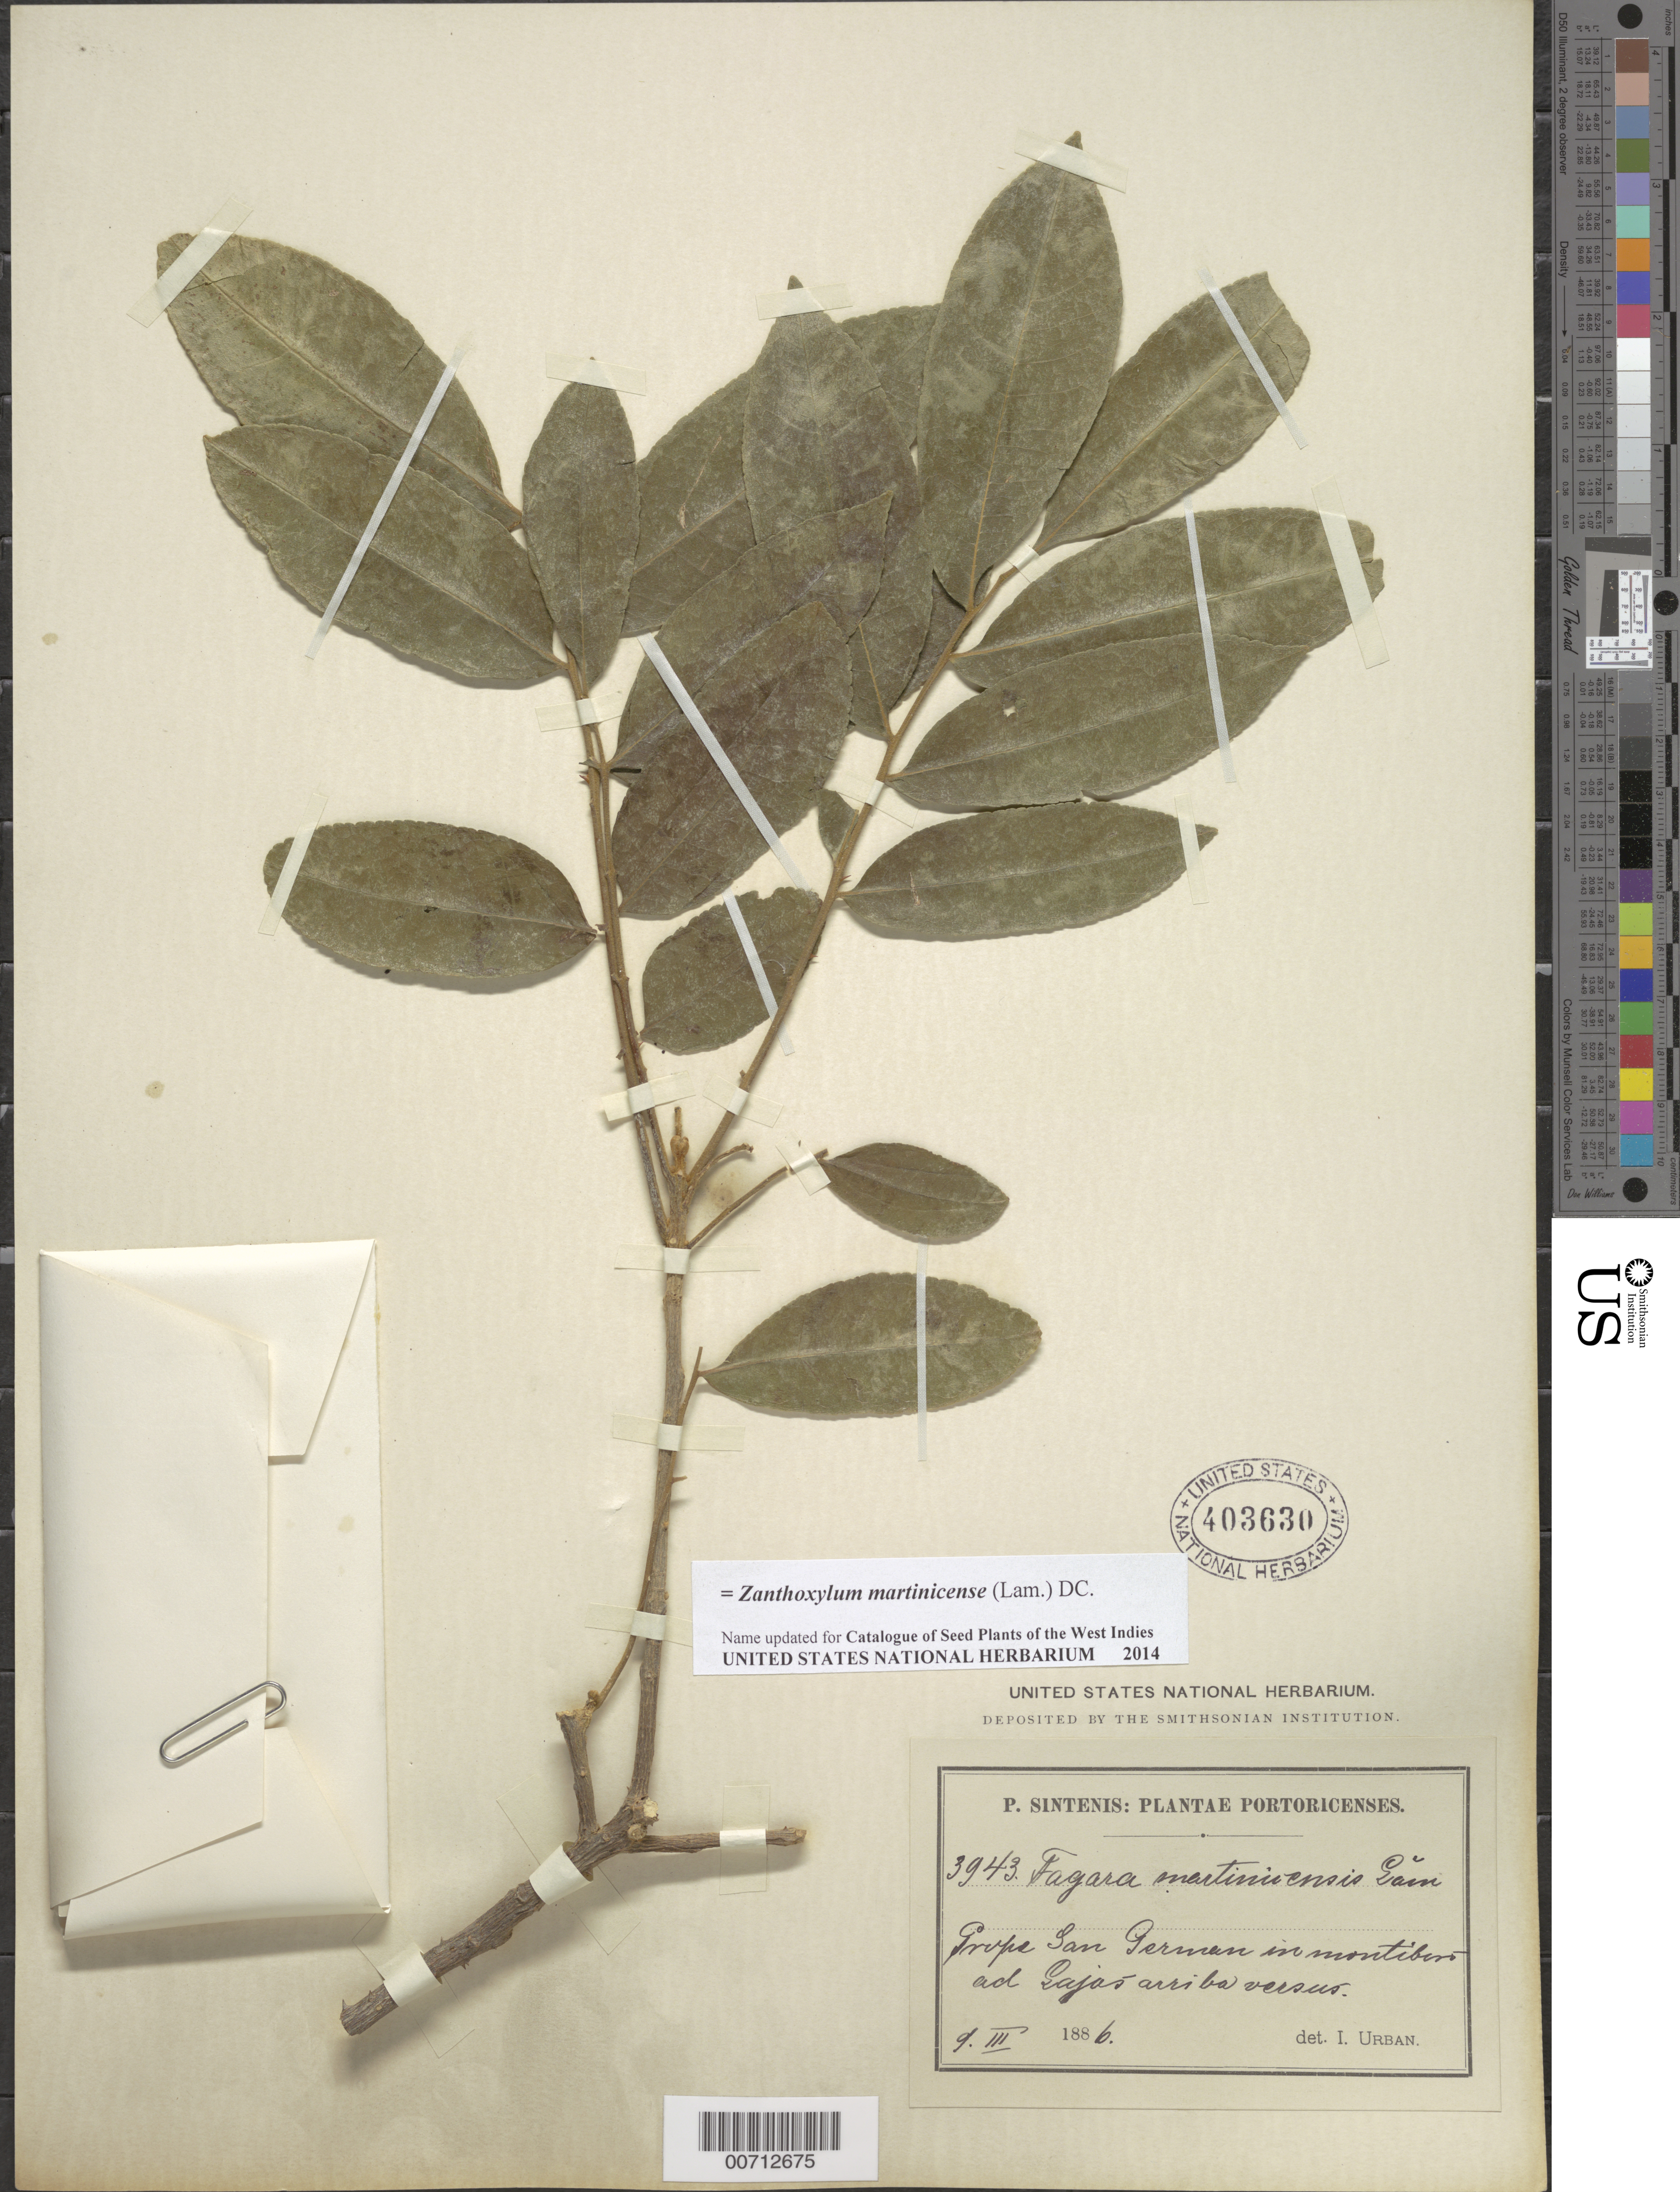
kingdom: Plantae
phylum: Tracheophyta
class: Magnoliopsida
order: Sapindales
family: Rutaceae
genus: Zanthoxylum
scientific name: Zanthoxylum martinicense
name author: (Lam.) DC.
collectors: P. Sintenis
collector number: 3943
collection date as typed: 09 Mar 1886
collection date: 1886-03-09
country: Puerto Rico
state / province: Lajas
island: Greater Antilles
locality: Prope San German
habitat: In Montibus ad Lajas arriba versus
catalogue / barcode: US 403630